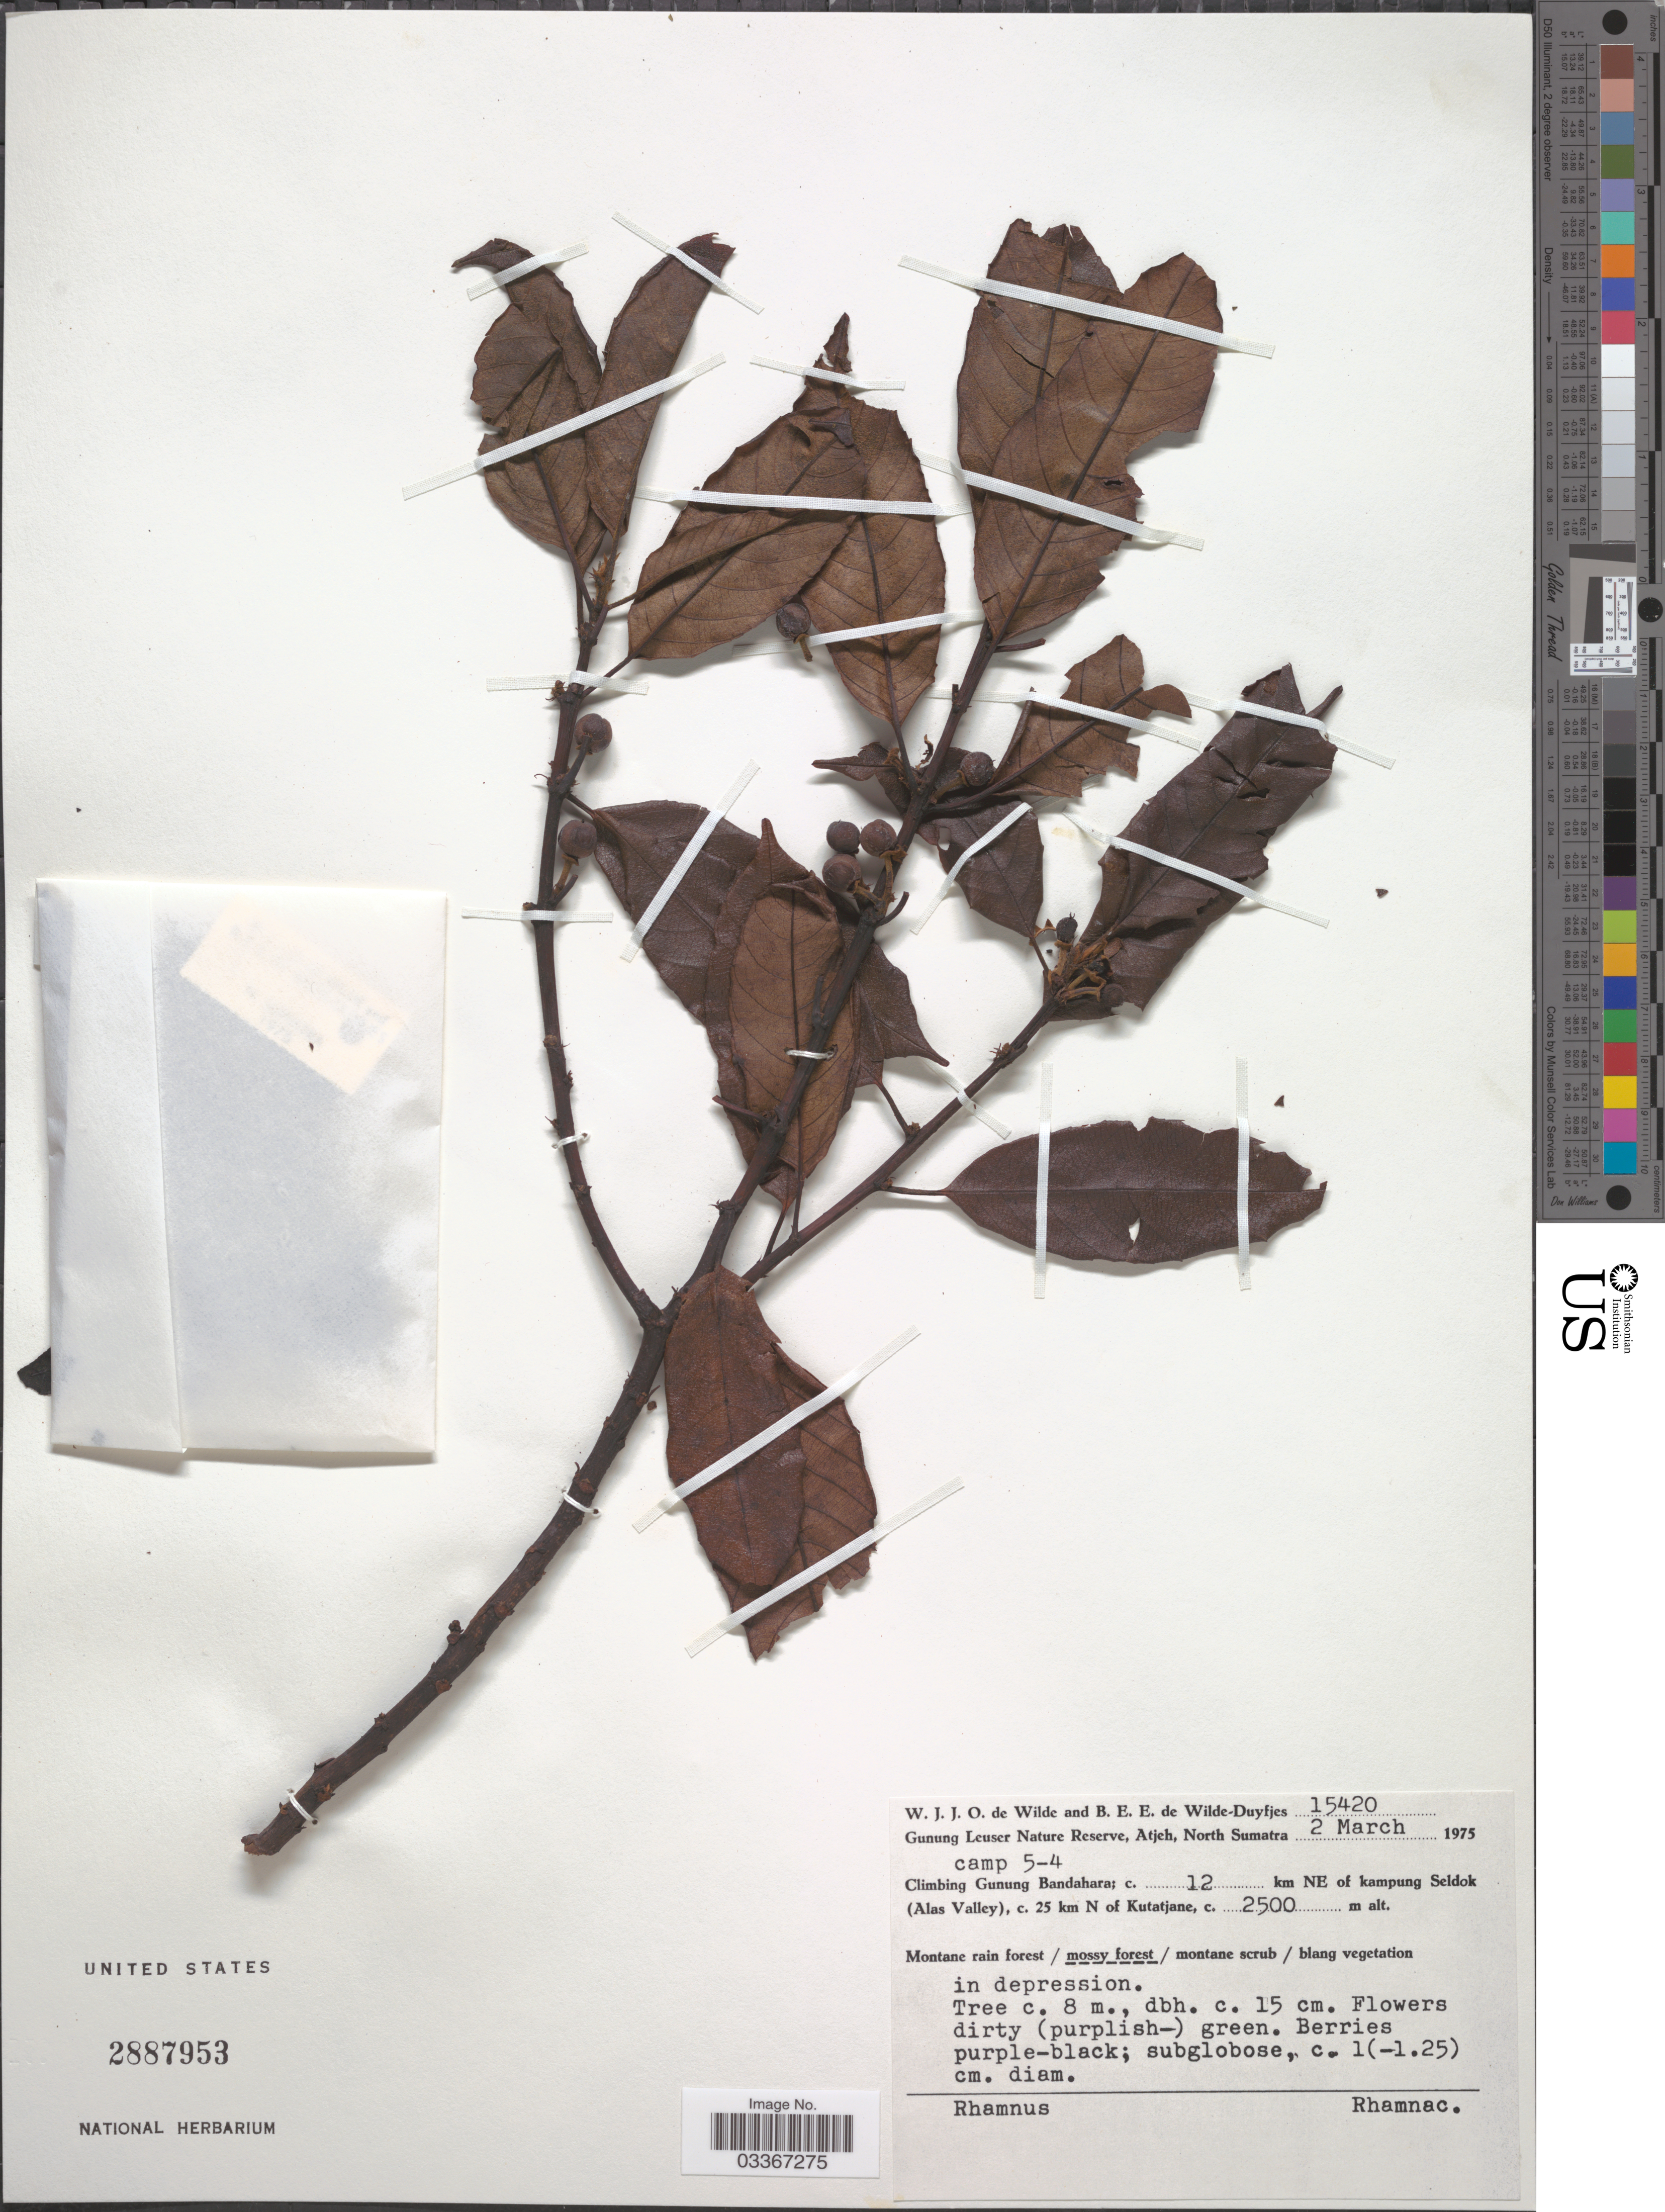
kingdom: Plantae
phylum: Tracheophyta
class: Magnoliopsida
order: Rosales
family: Rhamnaceae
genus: Rhamnus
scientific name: Rhamnus sp.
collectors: W. J. de Wilde & B. E. de Wilde-Duyfjes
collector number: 15420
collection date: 1975-03-02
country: Indonesia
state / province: Sumatra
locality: Gunung Leuser Nature Reserve, Atjeh, North Sumatra. Camp 5-4. Climbing Gunung Bandahara; c. 12 km NE of kampung Seldok (Alas Valley), c. 25 km N of Kutatjane.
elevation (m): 2500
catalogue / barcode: US 2887953